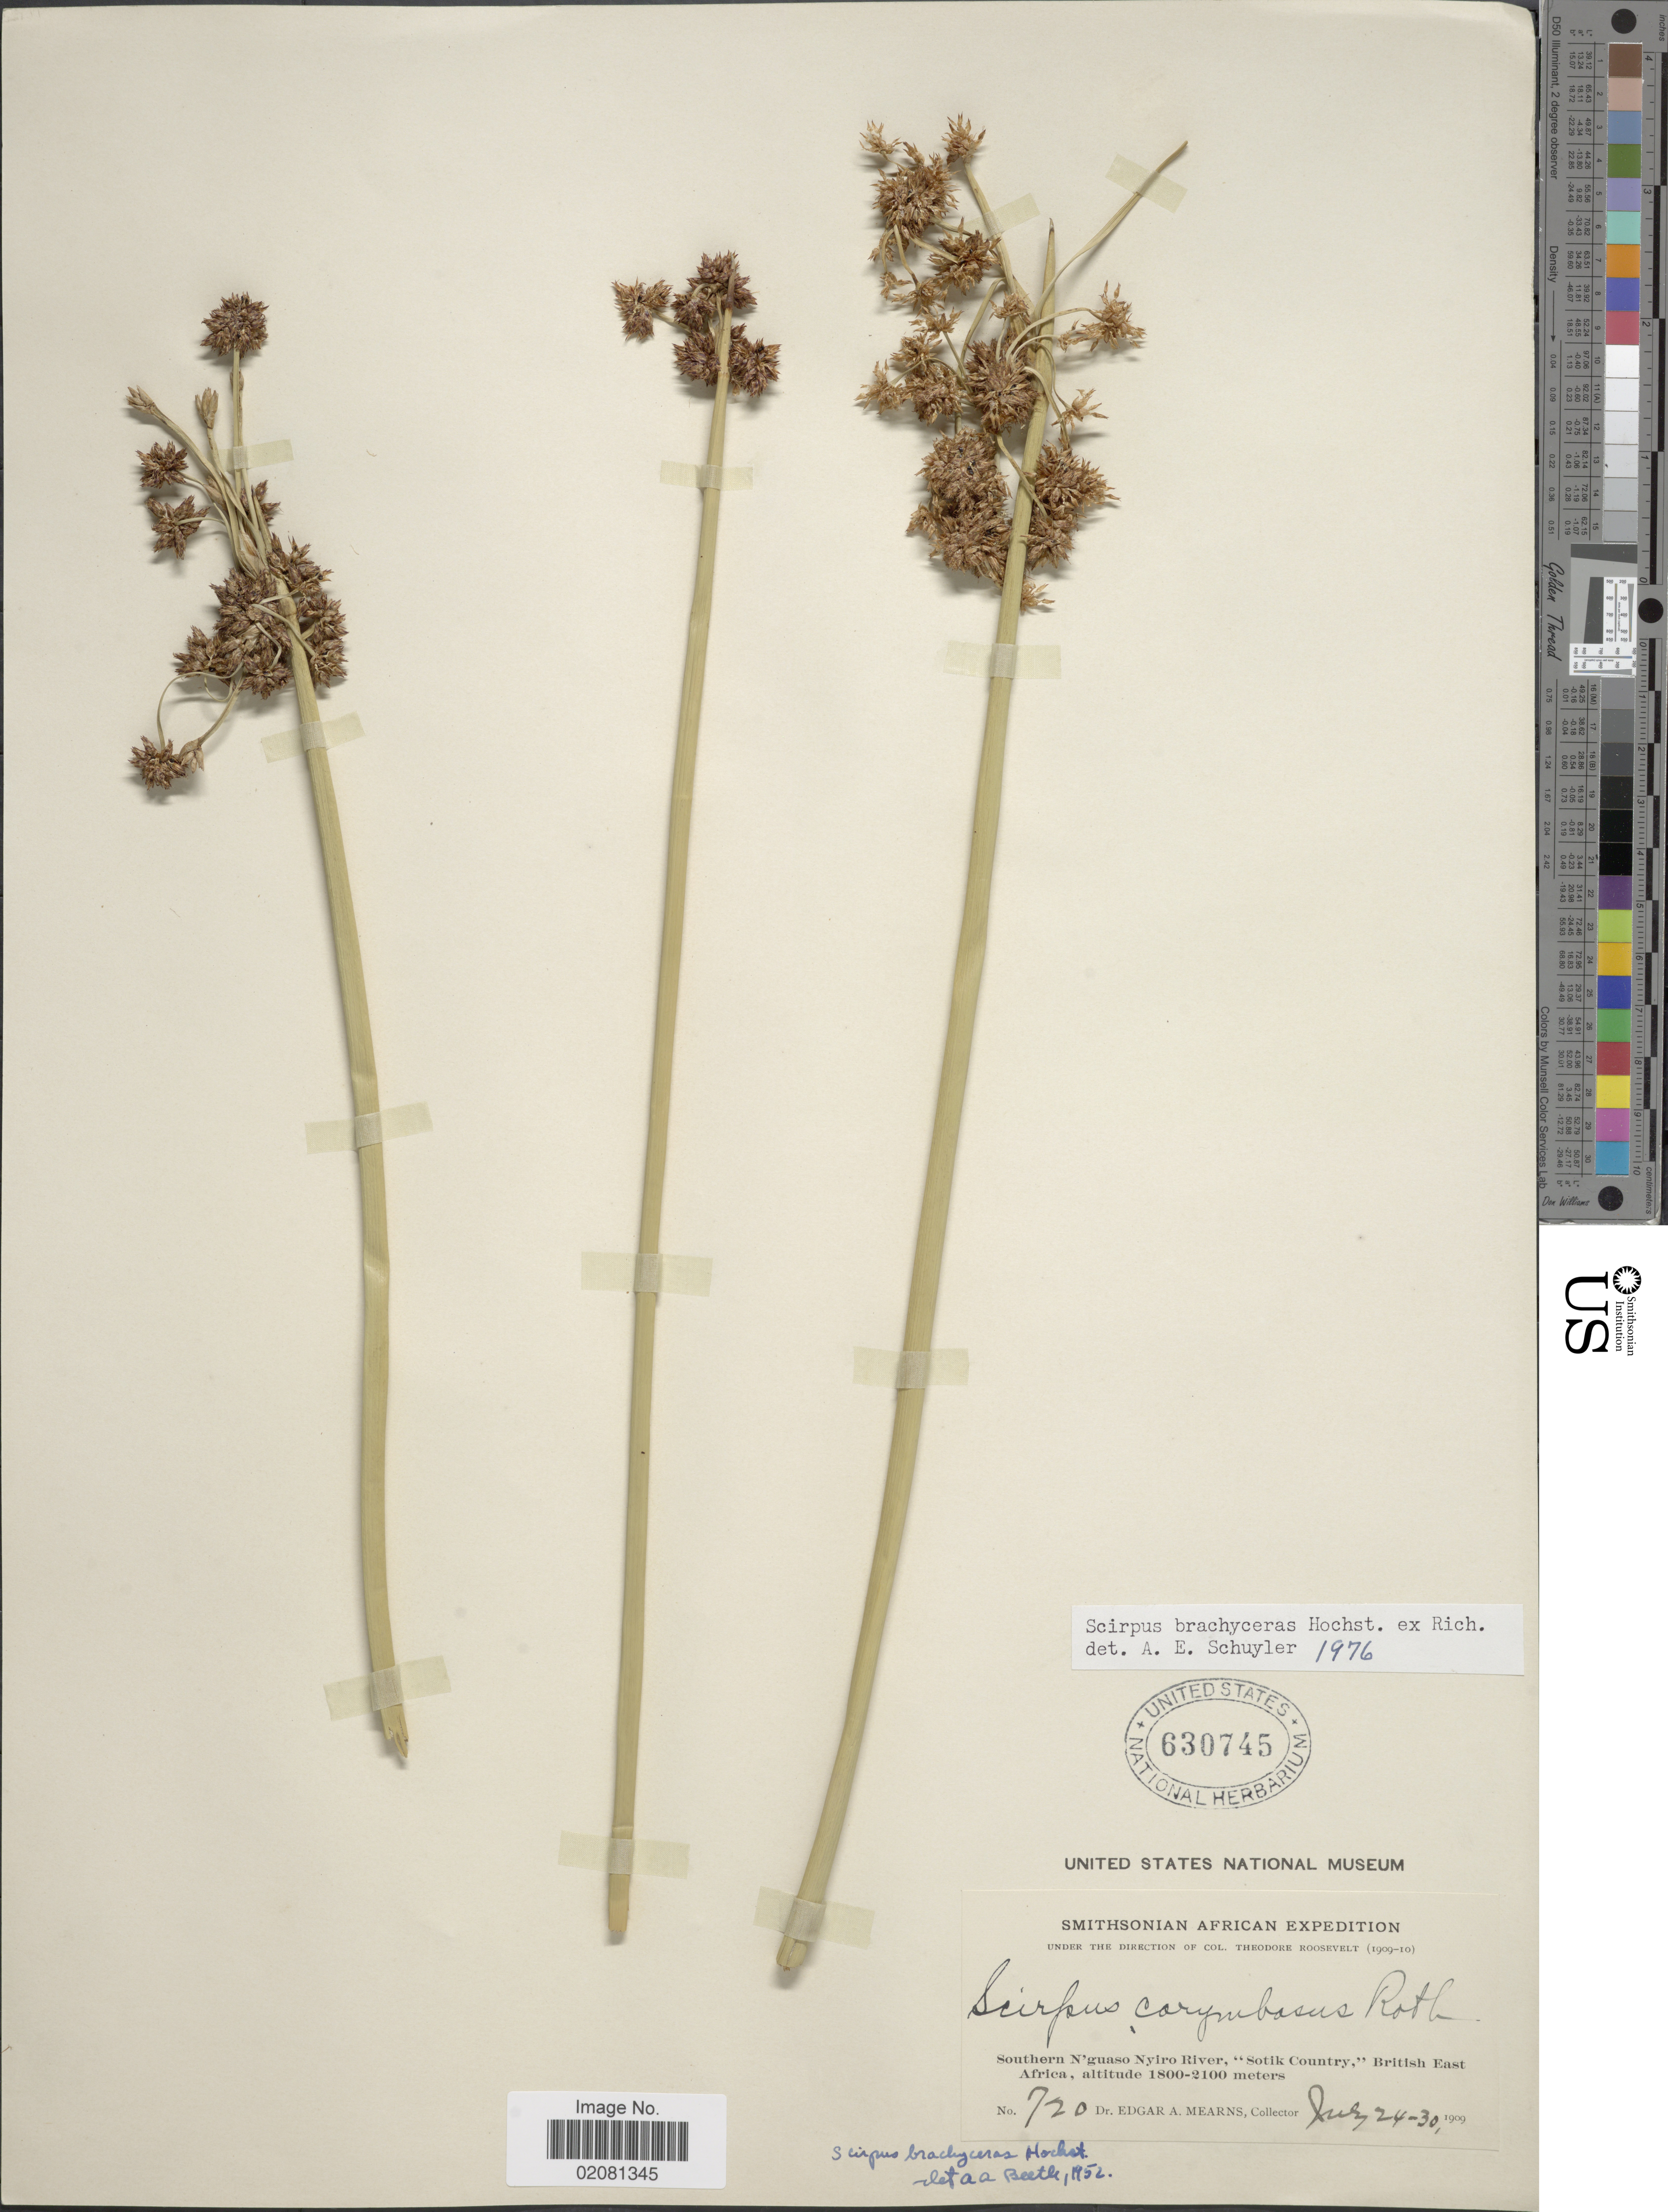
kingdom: Plantae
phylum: Tracheophyta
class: Liliopsida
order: Poales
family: Cyperaceae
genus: Schoenoplectus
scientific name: Schoenoplectus corymbosus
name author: (Roth ex Roem. & Schult.) J. Raynal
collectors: E. A. Mearns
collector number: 720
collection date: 1909-07-24/1909-07-30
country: Kenya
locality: Southern N'guaso Nyiro River, "Sotik Country," British East Africa.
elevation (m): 1800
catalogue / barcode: US 630745